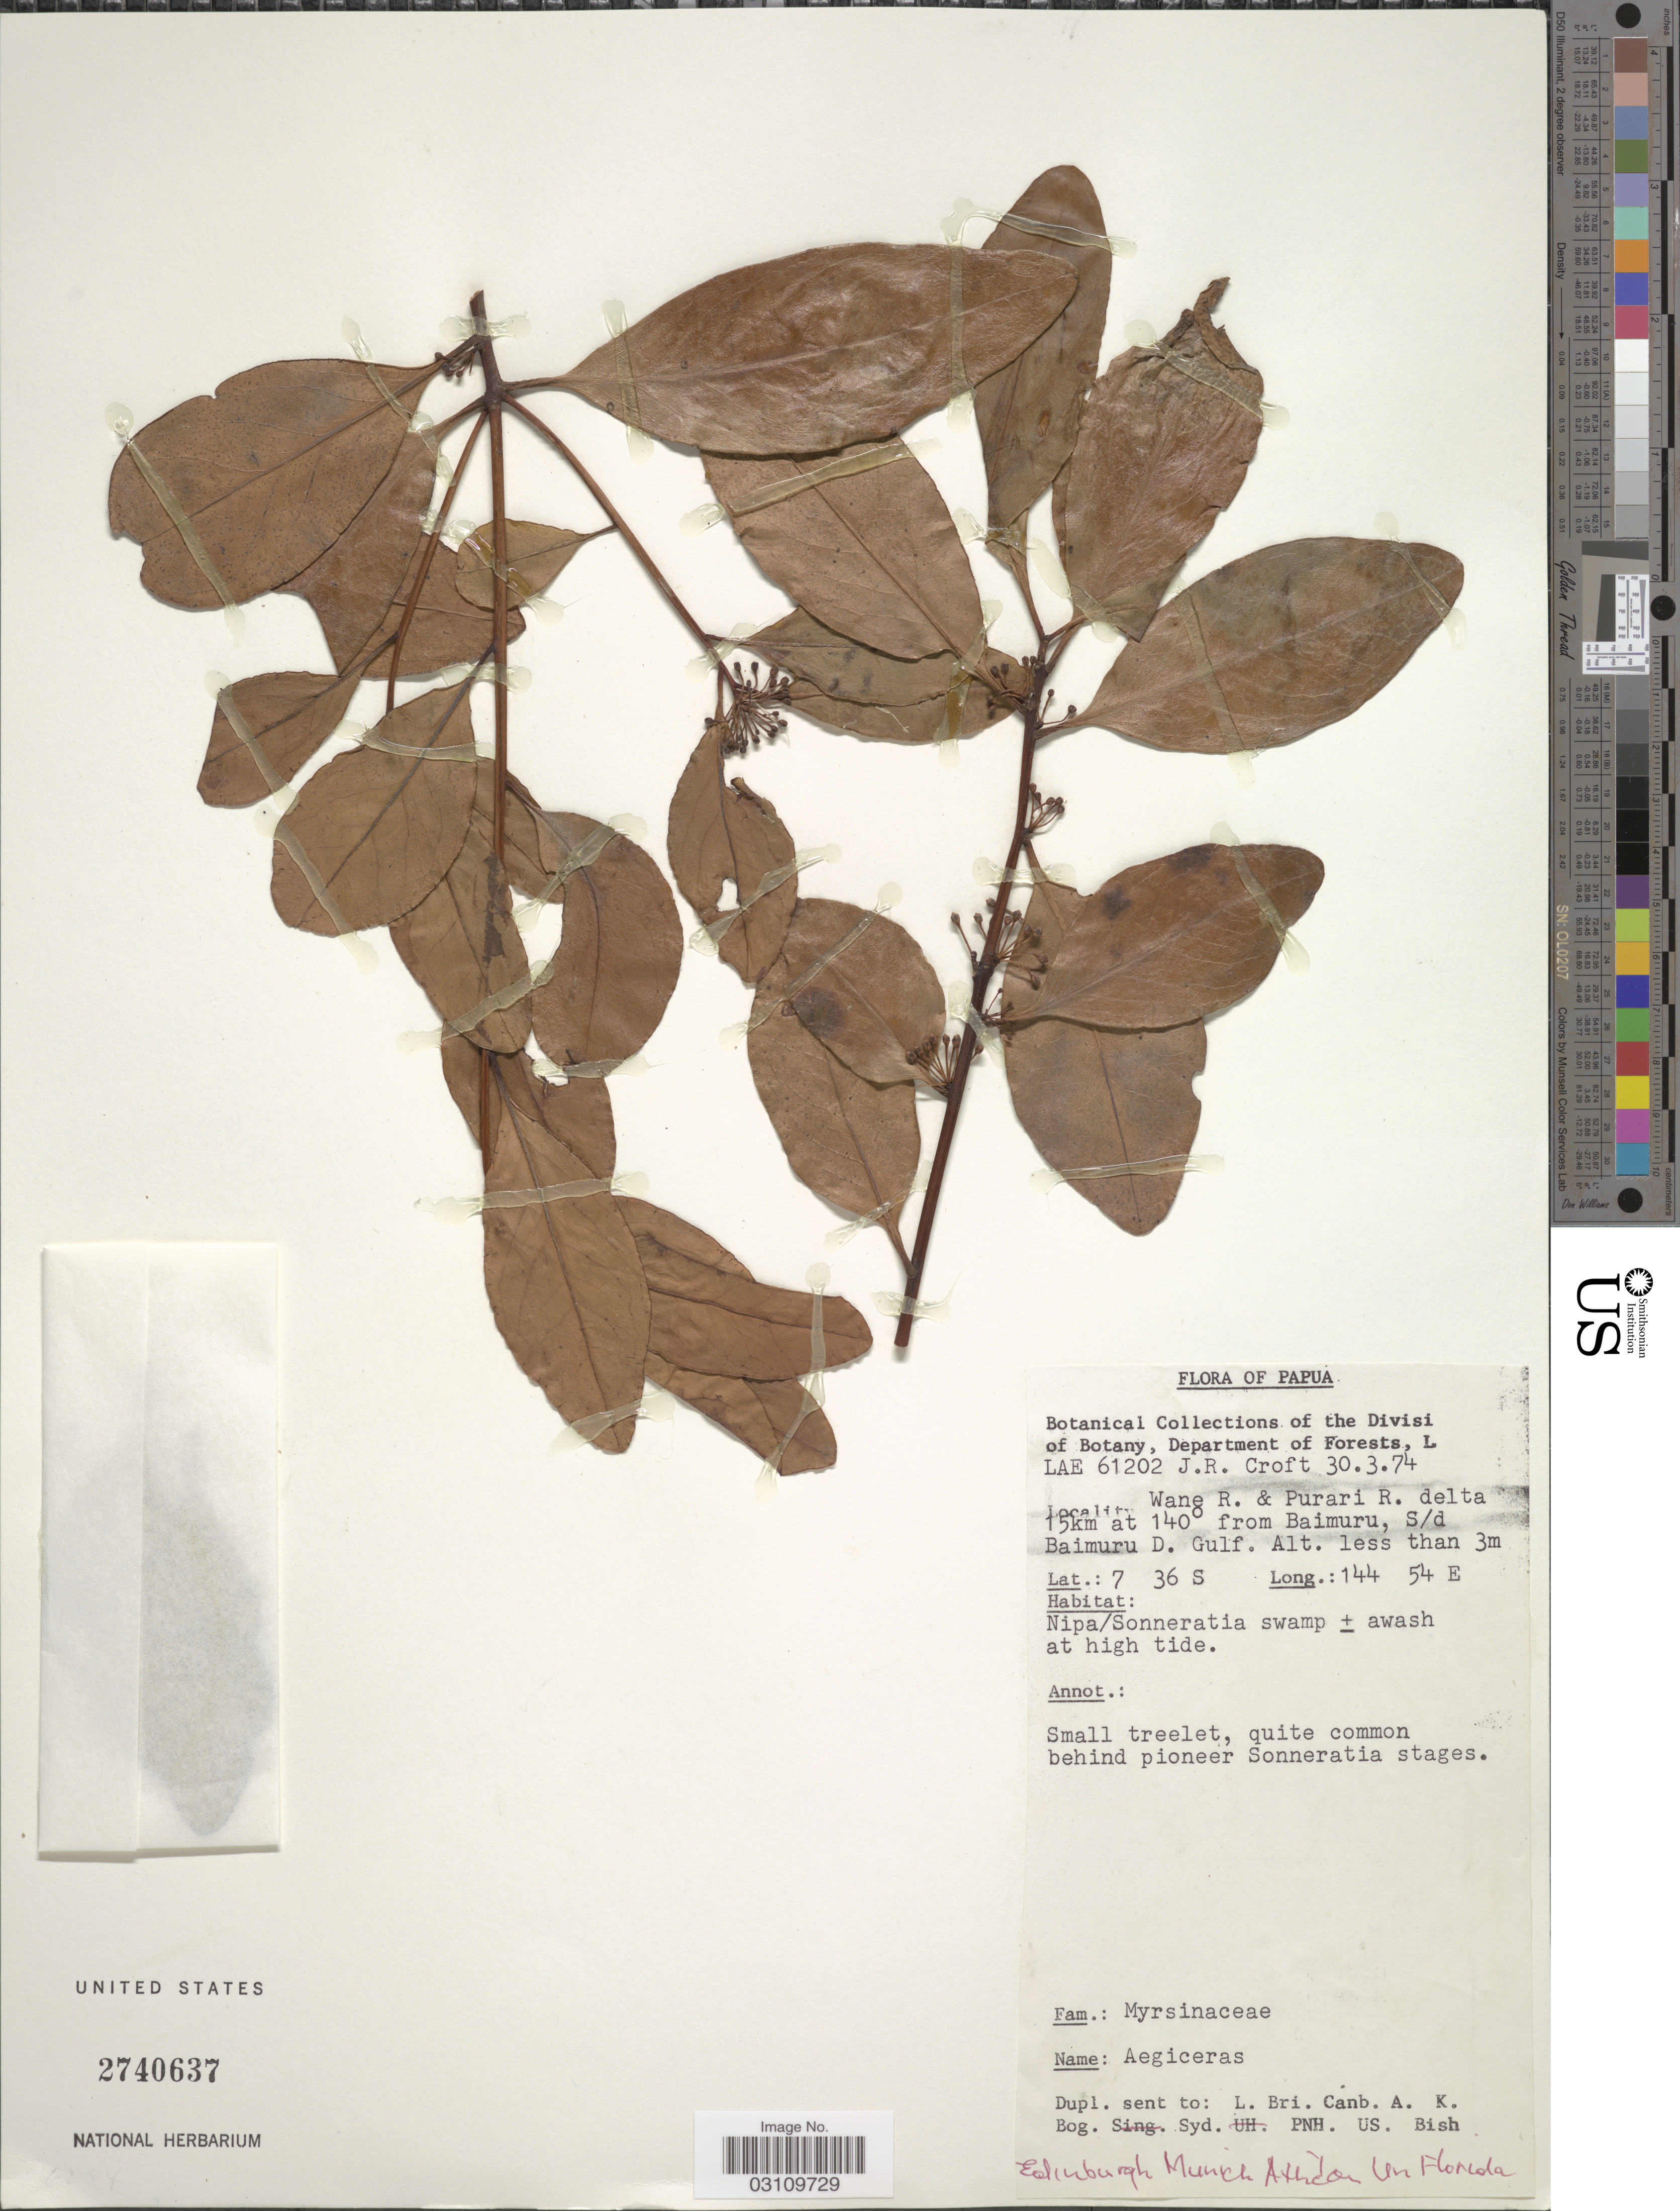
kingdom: Plantae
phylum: Tracheophyta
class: Magnoliopsida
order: Ericales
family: Primulaceae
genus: Aegiceras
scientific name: Aegiceras corniculatum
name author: (L.) Blanco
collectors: J. R. Croft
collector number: LAE61202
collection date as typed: Transcribed d/m/y: 30/3/74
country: Papua New Guinea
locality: Papua, Wane R. & Purari R. delta 15km at 140° from Baimuru, S/d Baimuru D. Gulf.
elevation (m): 3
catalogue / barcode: US 2740637